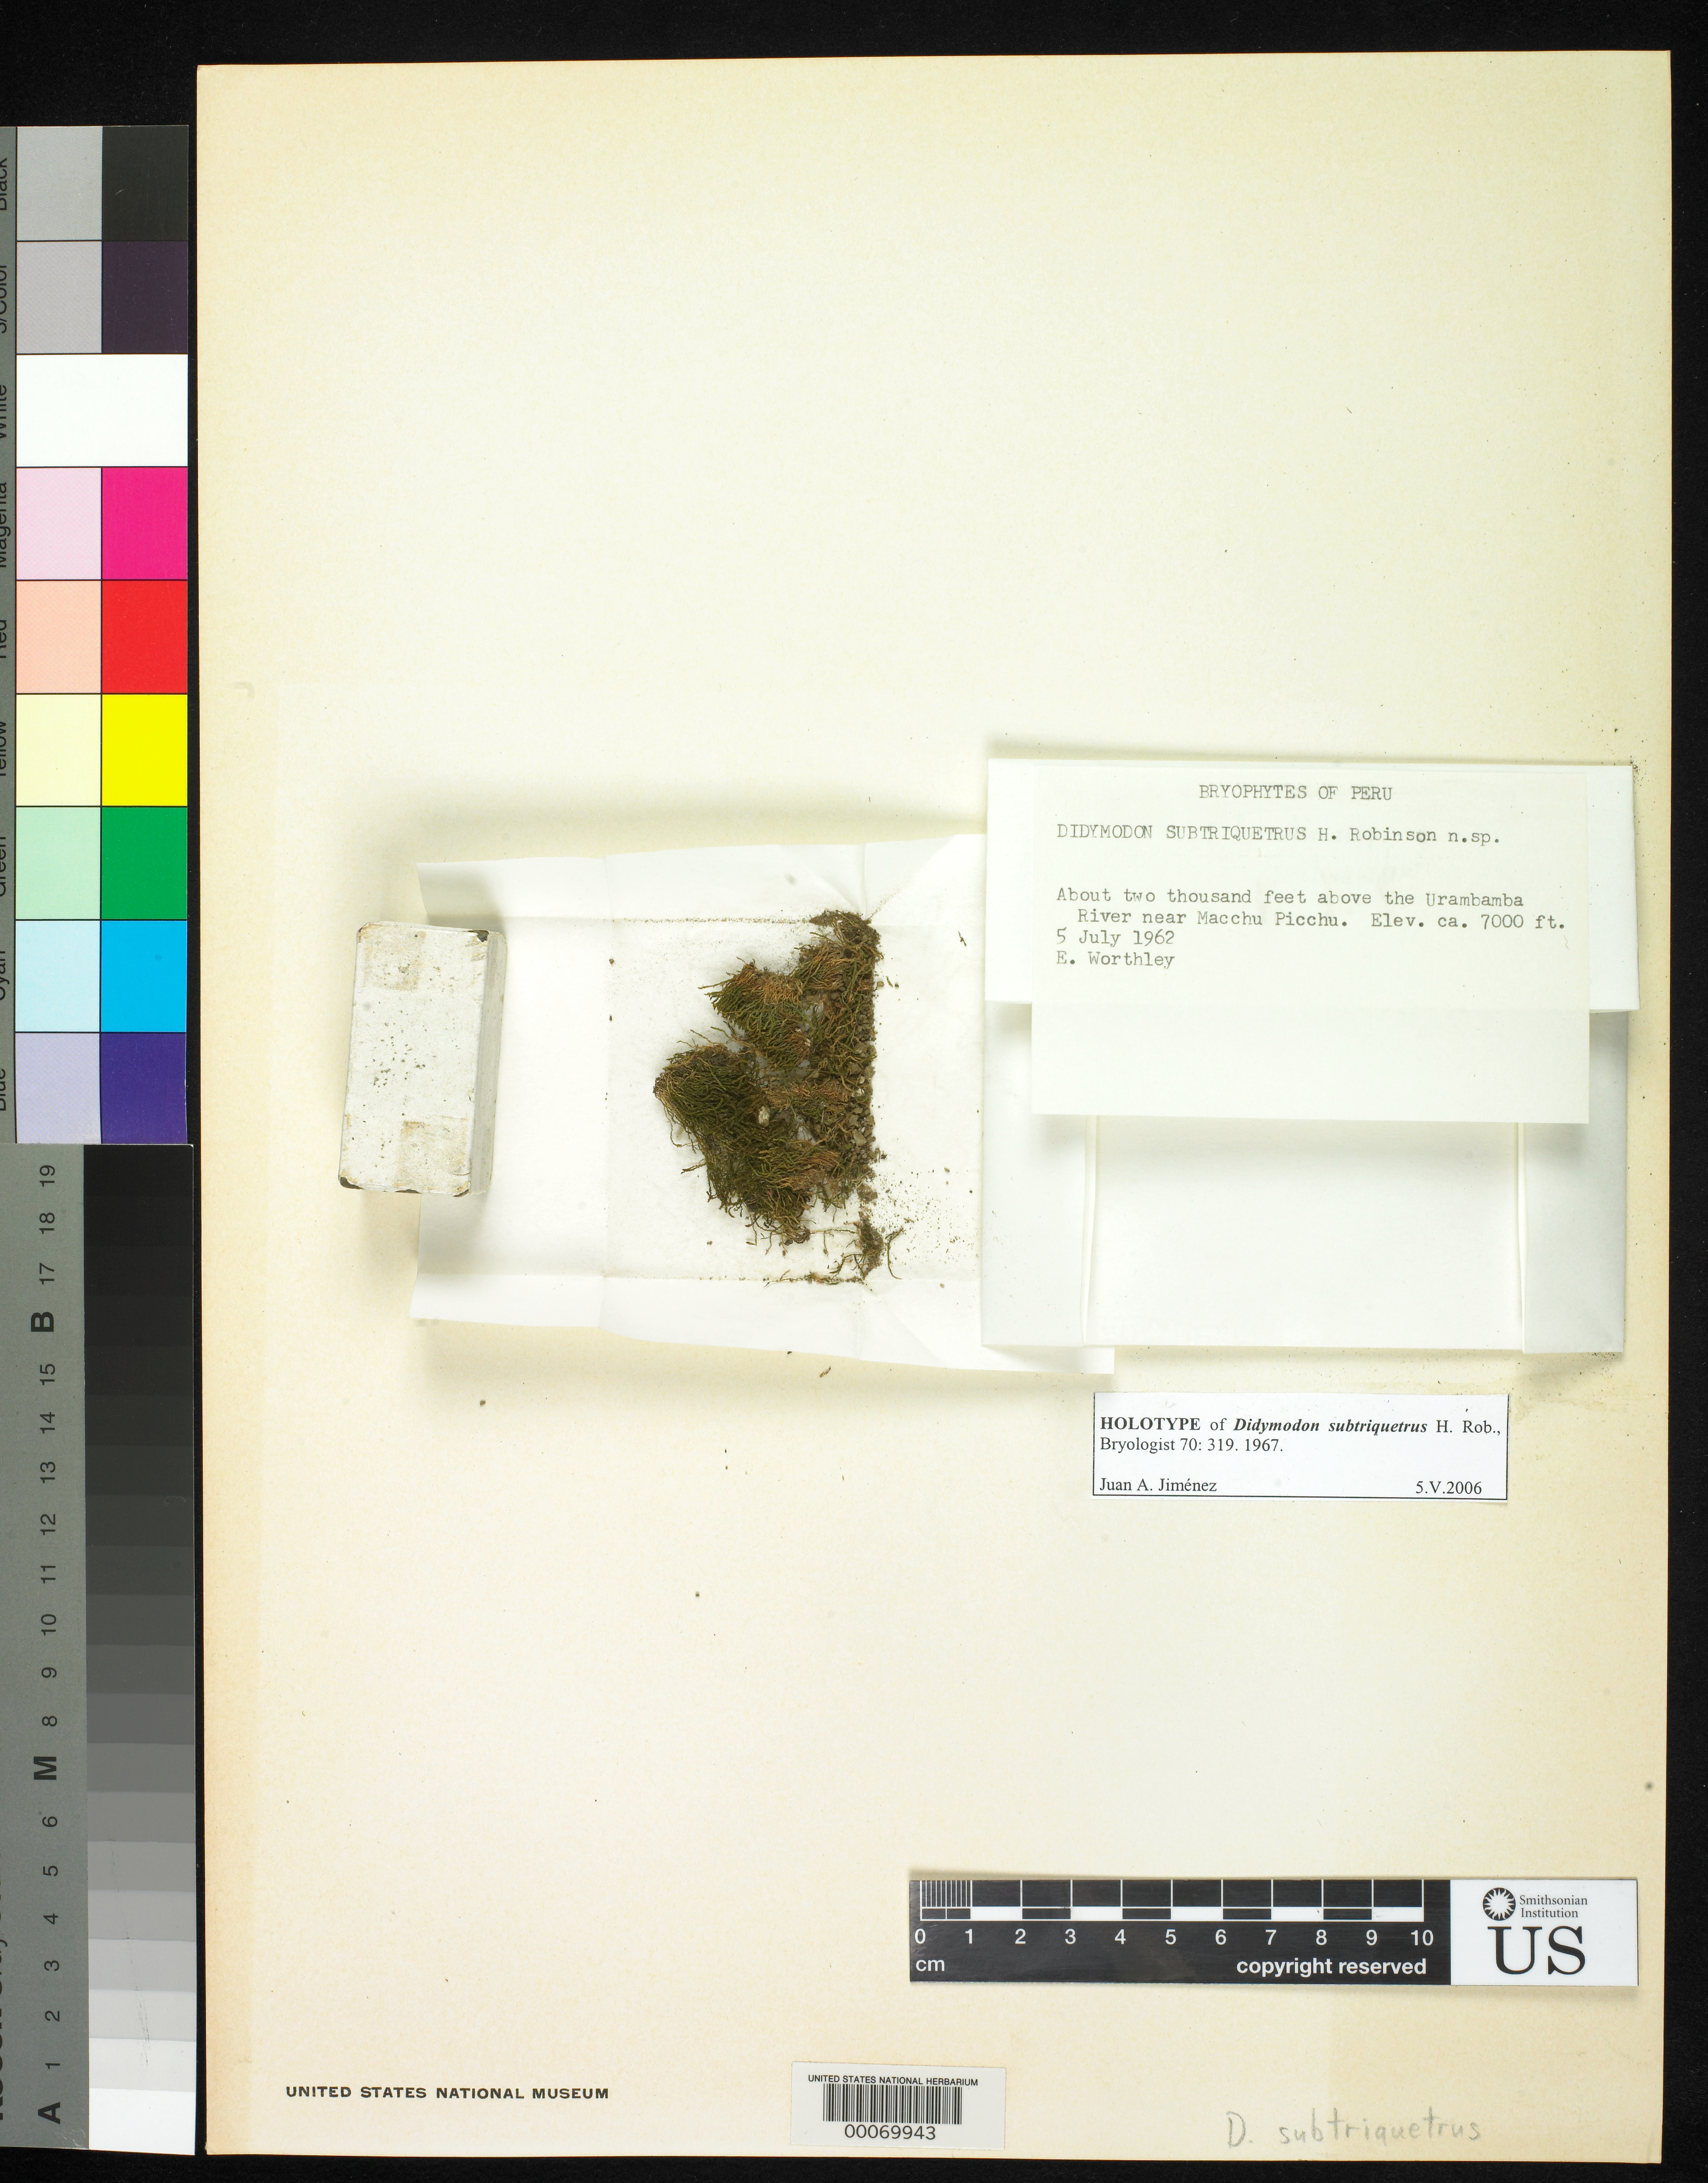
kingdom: Plantae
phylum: Bryophyta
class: Bryopsida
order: Pottiales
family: Pottiaceae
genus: Didymodon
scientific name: Didymodon subtriquetrus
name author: H. Rob.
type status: Holotype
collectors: E. Worthley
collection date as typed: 05 Jul 1962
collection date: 1962-07-05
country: Peru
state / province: Cusco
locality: above Urabamba River, near Machu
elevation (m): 2134